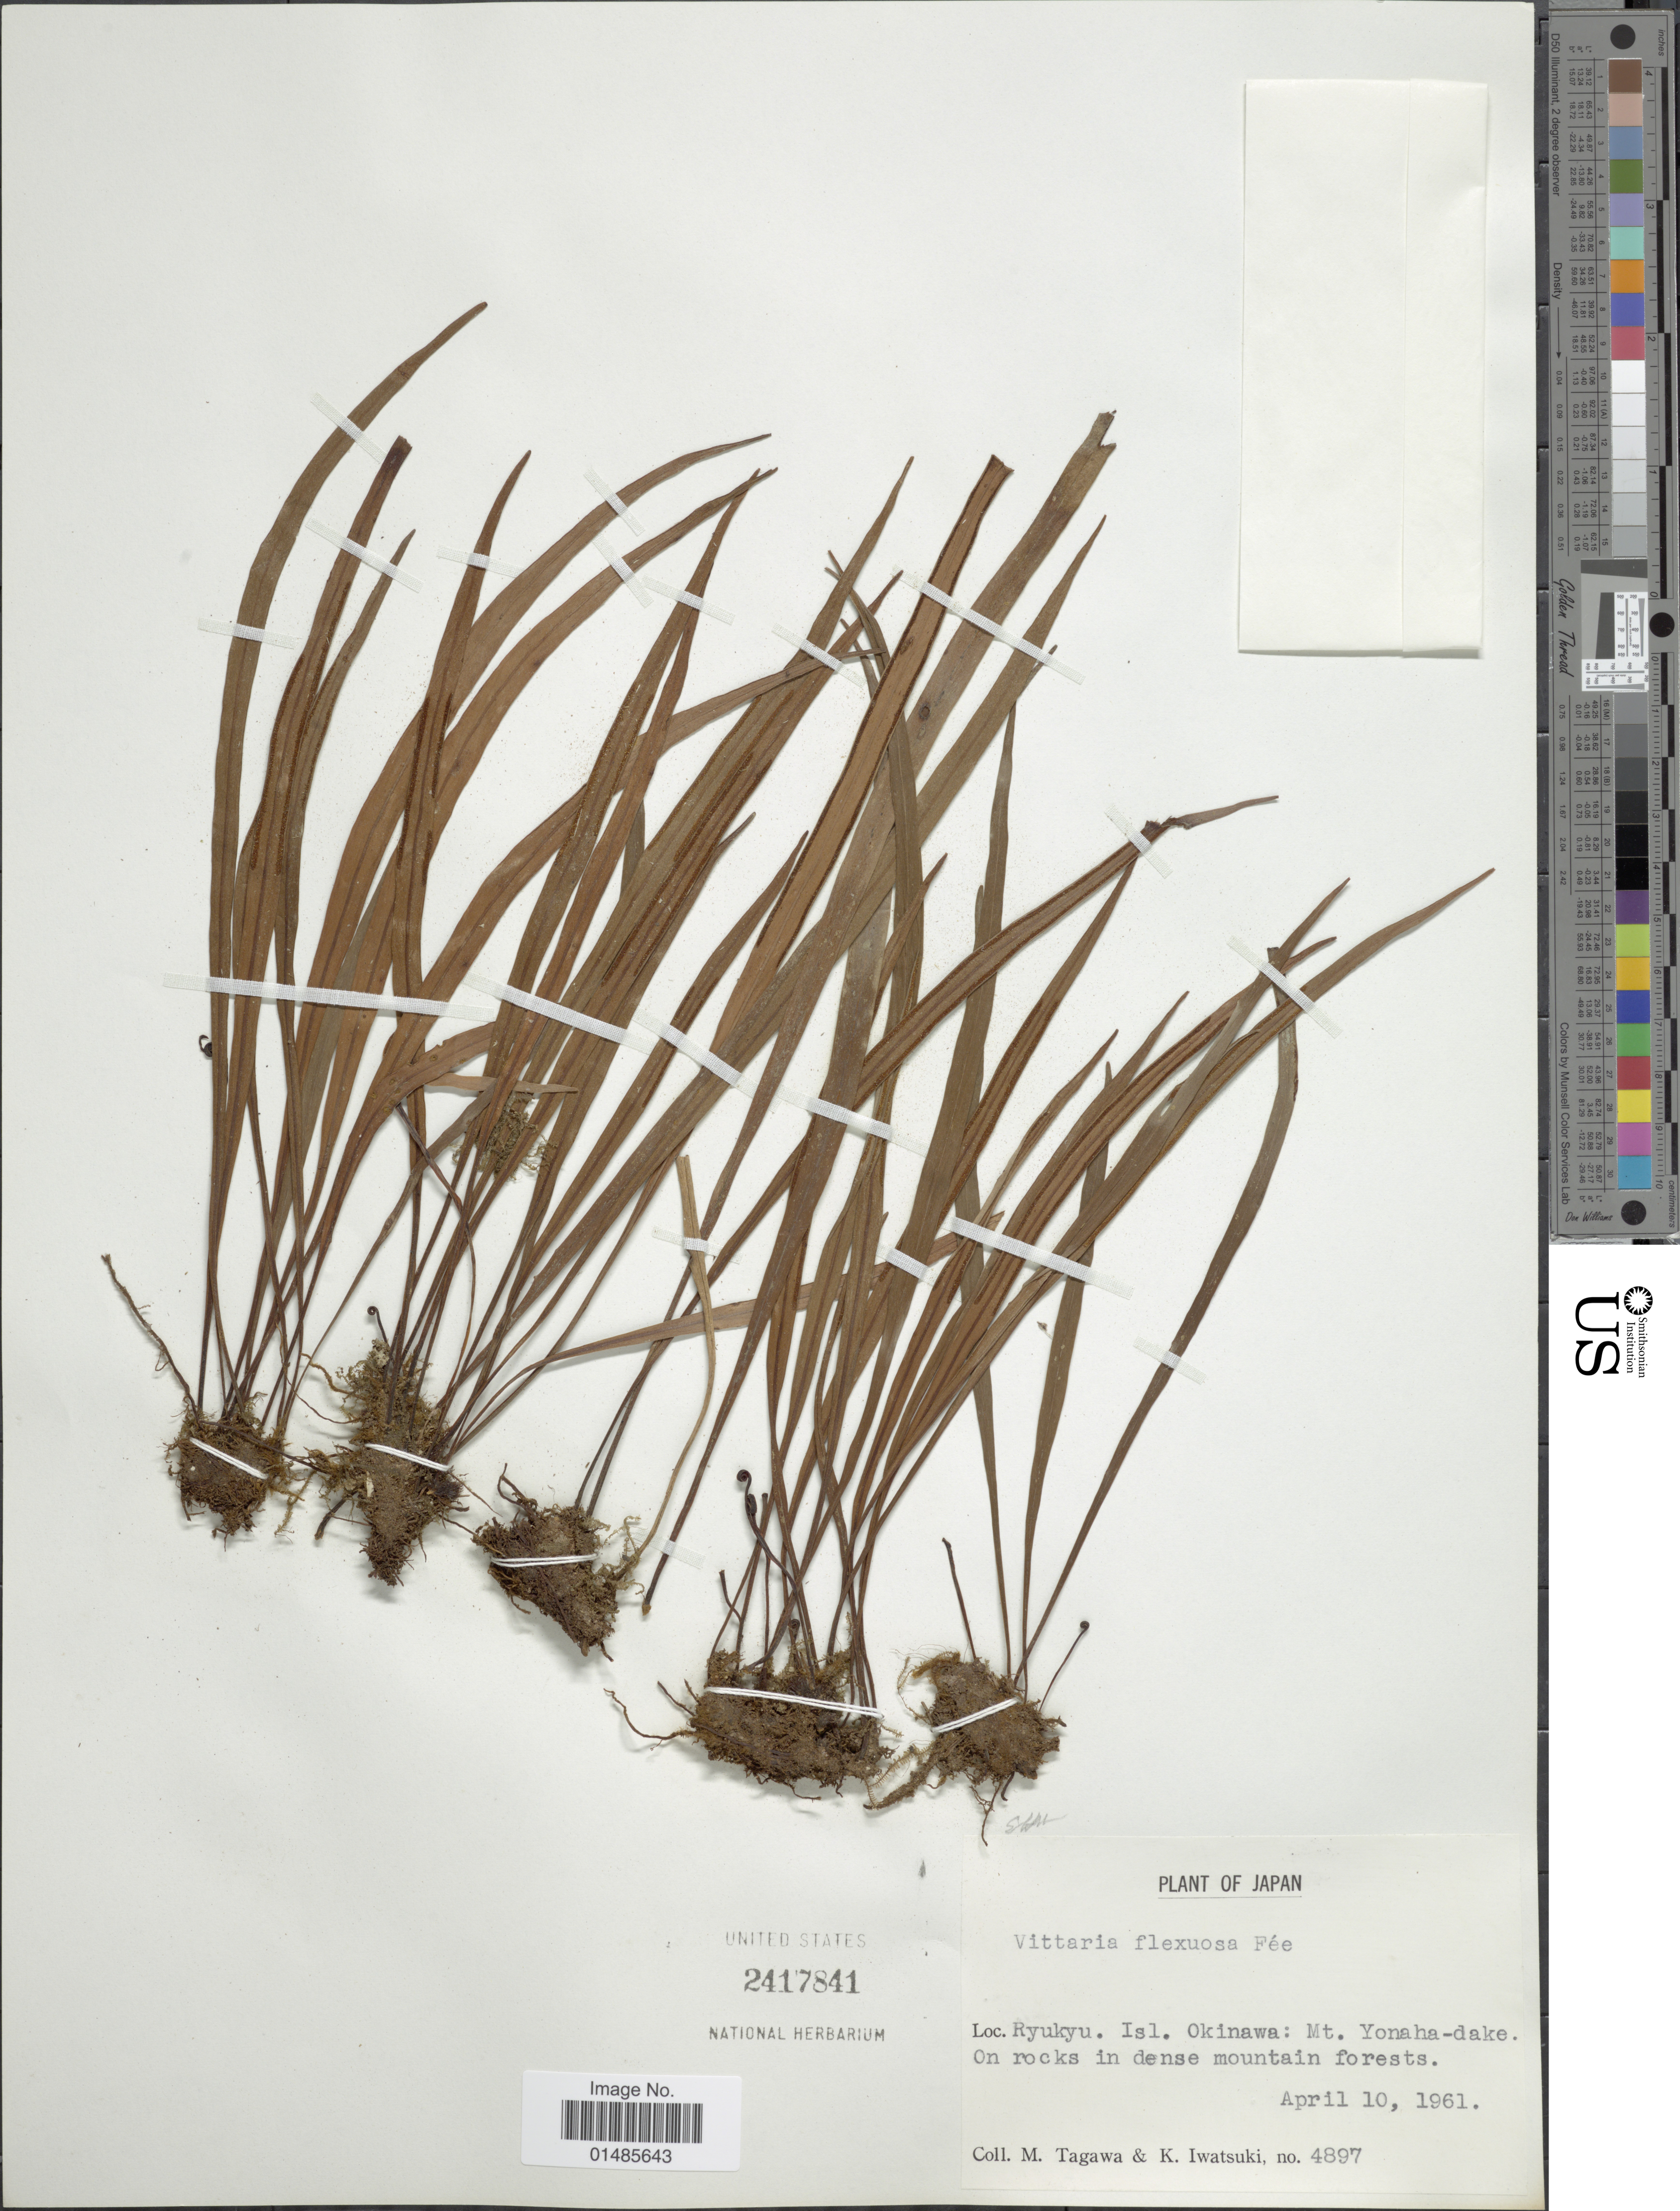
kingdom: Plantae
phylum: Tracheophyta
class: Polypodiopsida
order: Polypodiales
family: Pteridaceae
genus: Haplopteris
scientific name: Haplopteris flexuosa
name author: (Fée) E.H. Crane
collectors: M. Tagawa & K. Iwatsuki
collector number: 4897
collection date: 1961-04-10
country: Japan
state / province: Okinawa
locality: Ryukyu. Isl. Okinawa: Mt. Yonaha-dake.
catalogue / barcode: US 2417841